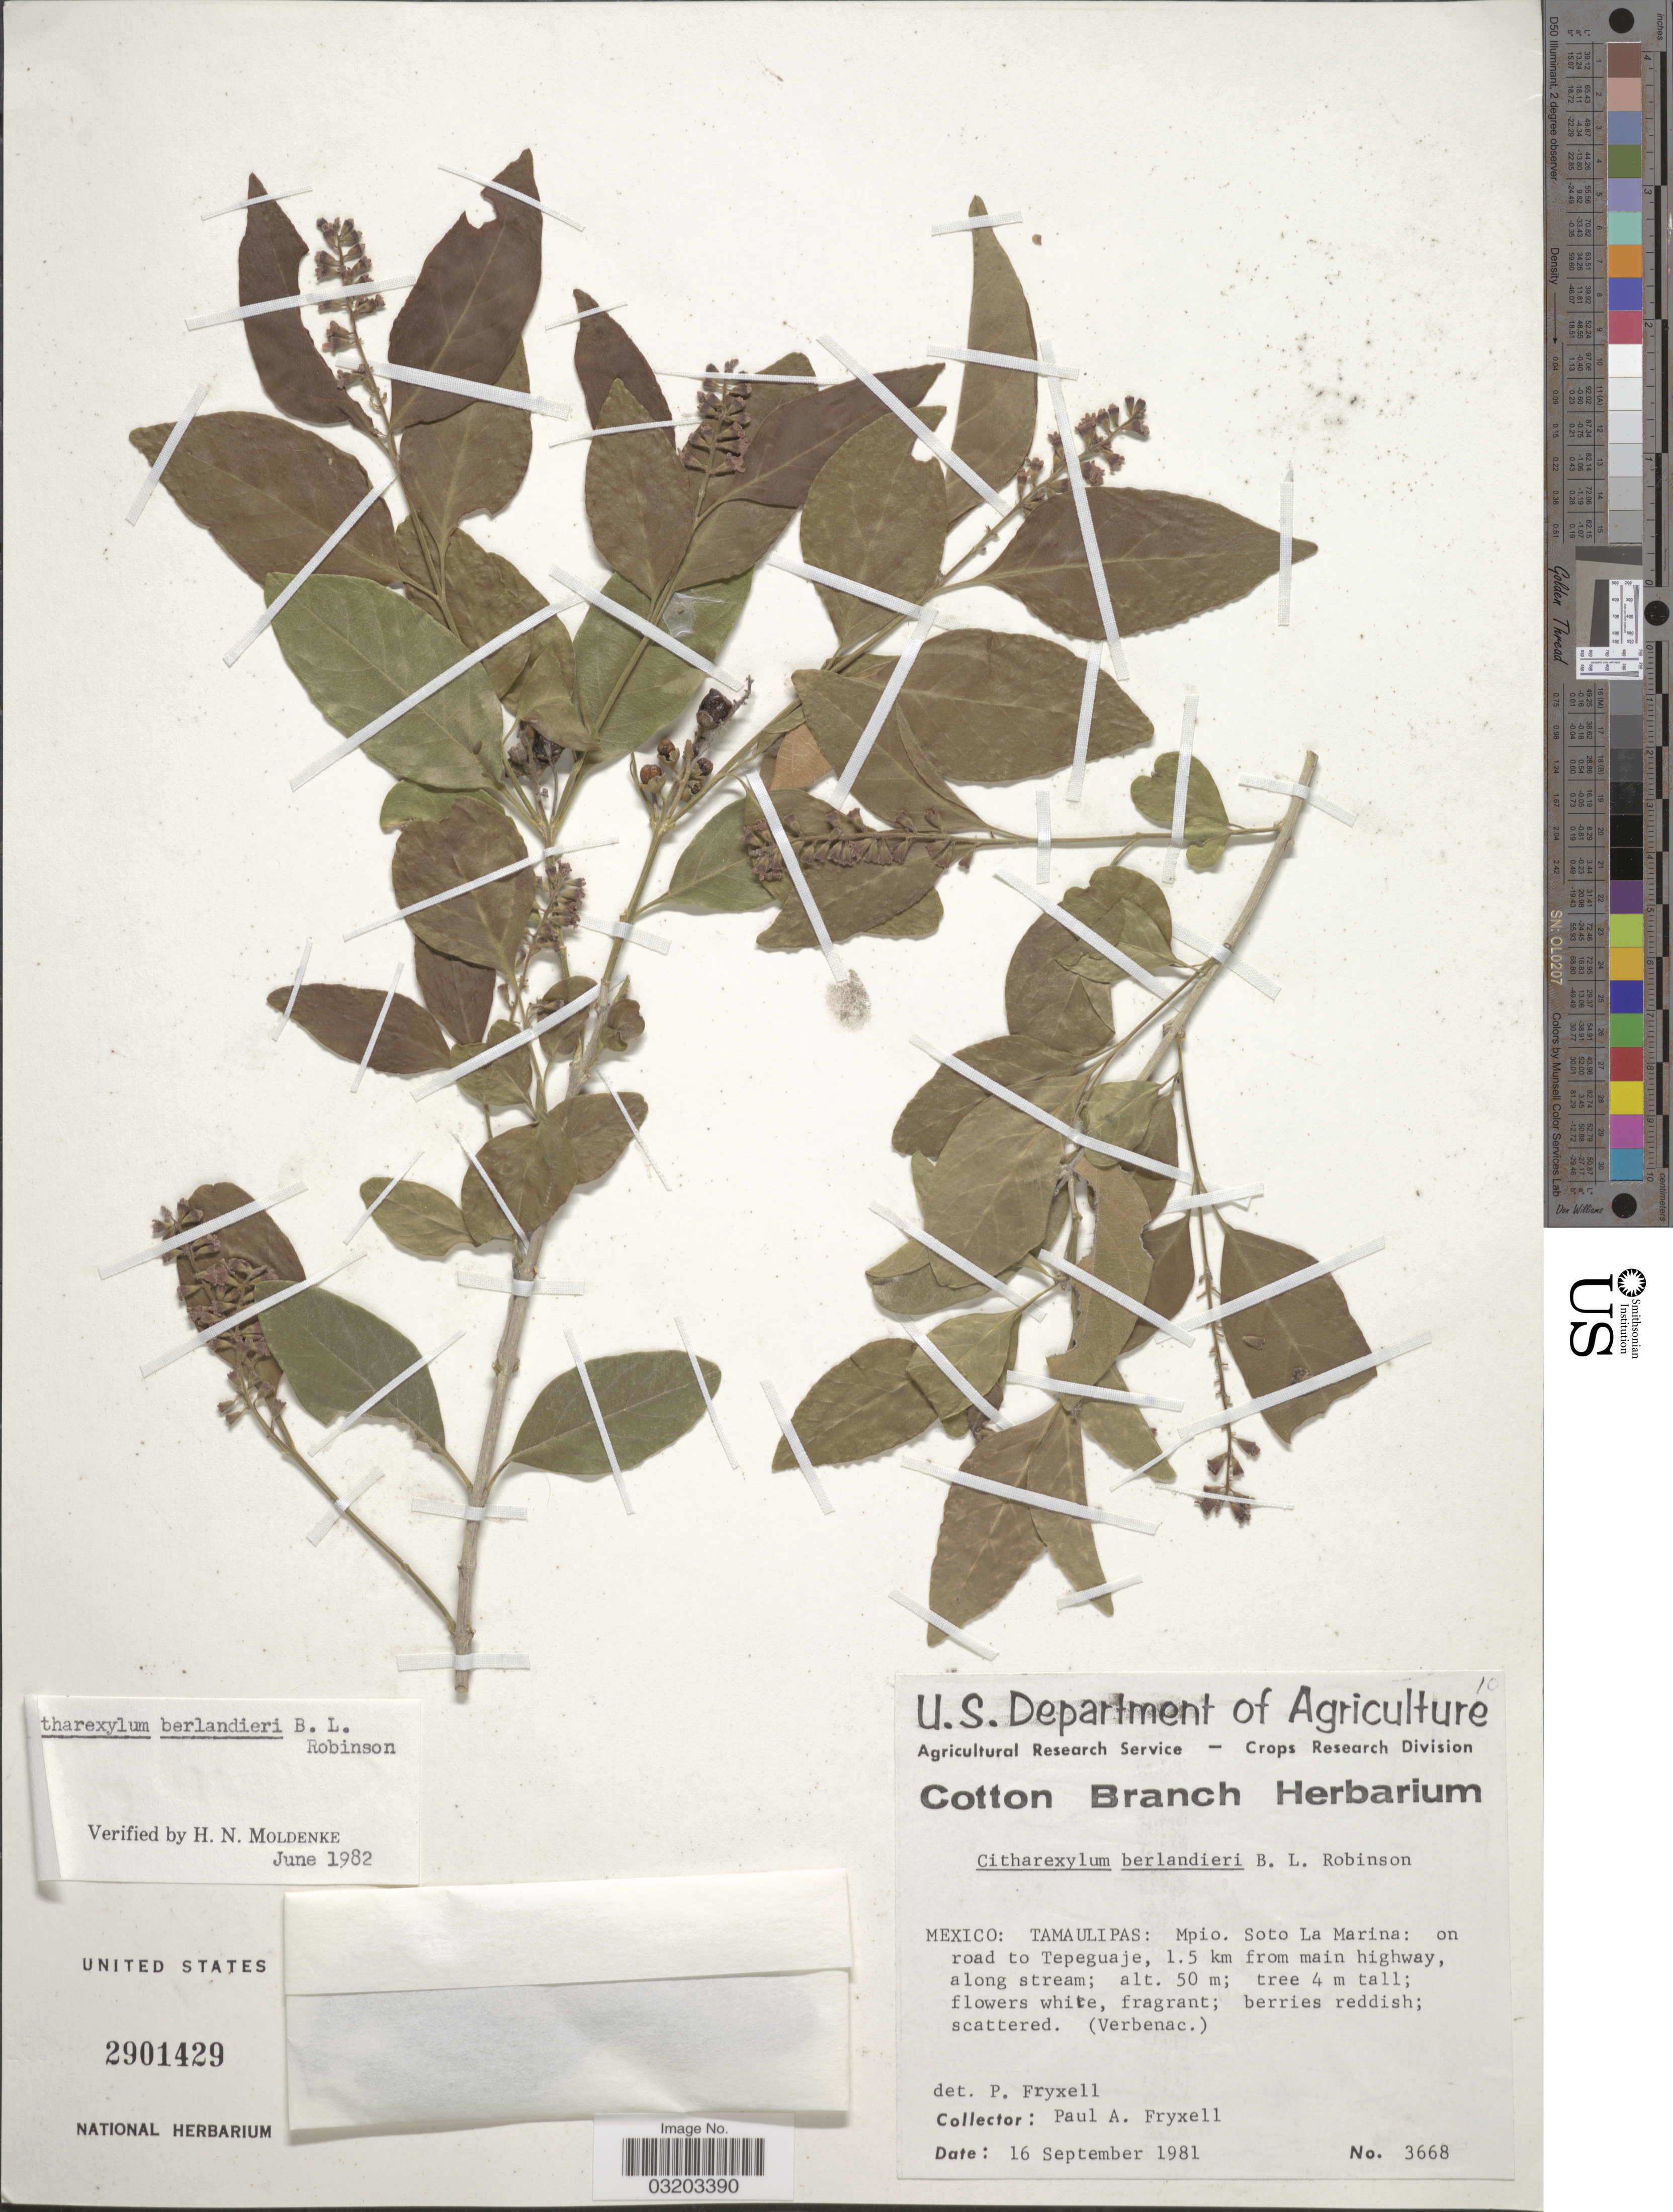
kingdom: Plantae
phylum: Tracheophyta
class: Magnoliopsida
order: Lamiales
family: Verbenaceae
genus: Citharexylum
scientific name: Citharexylum berlandieri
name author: B.L. Rob.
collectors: P. A. Fryxell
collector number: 3668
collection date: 1981-09-16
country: Mexico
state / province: Tamaulipas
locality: Mpio. Soto La Marina: on road to Tepeguaje, 1.5 km from main highway, along stream.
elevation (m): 50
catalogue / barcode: US 2901429